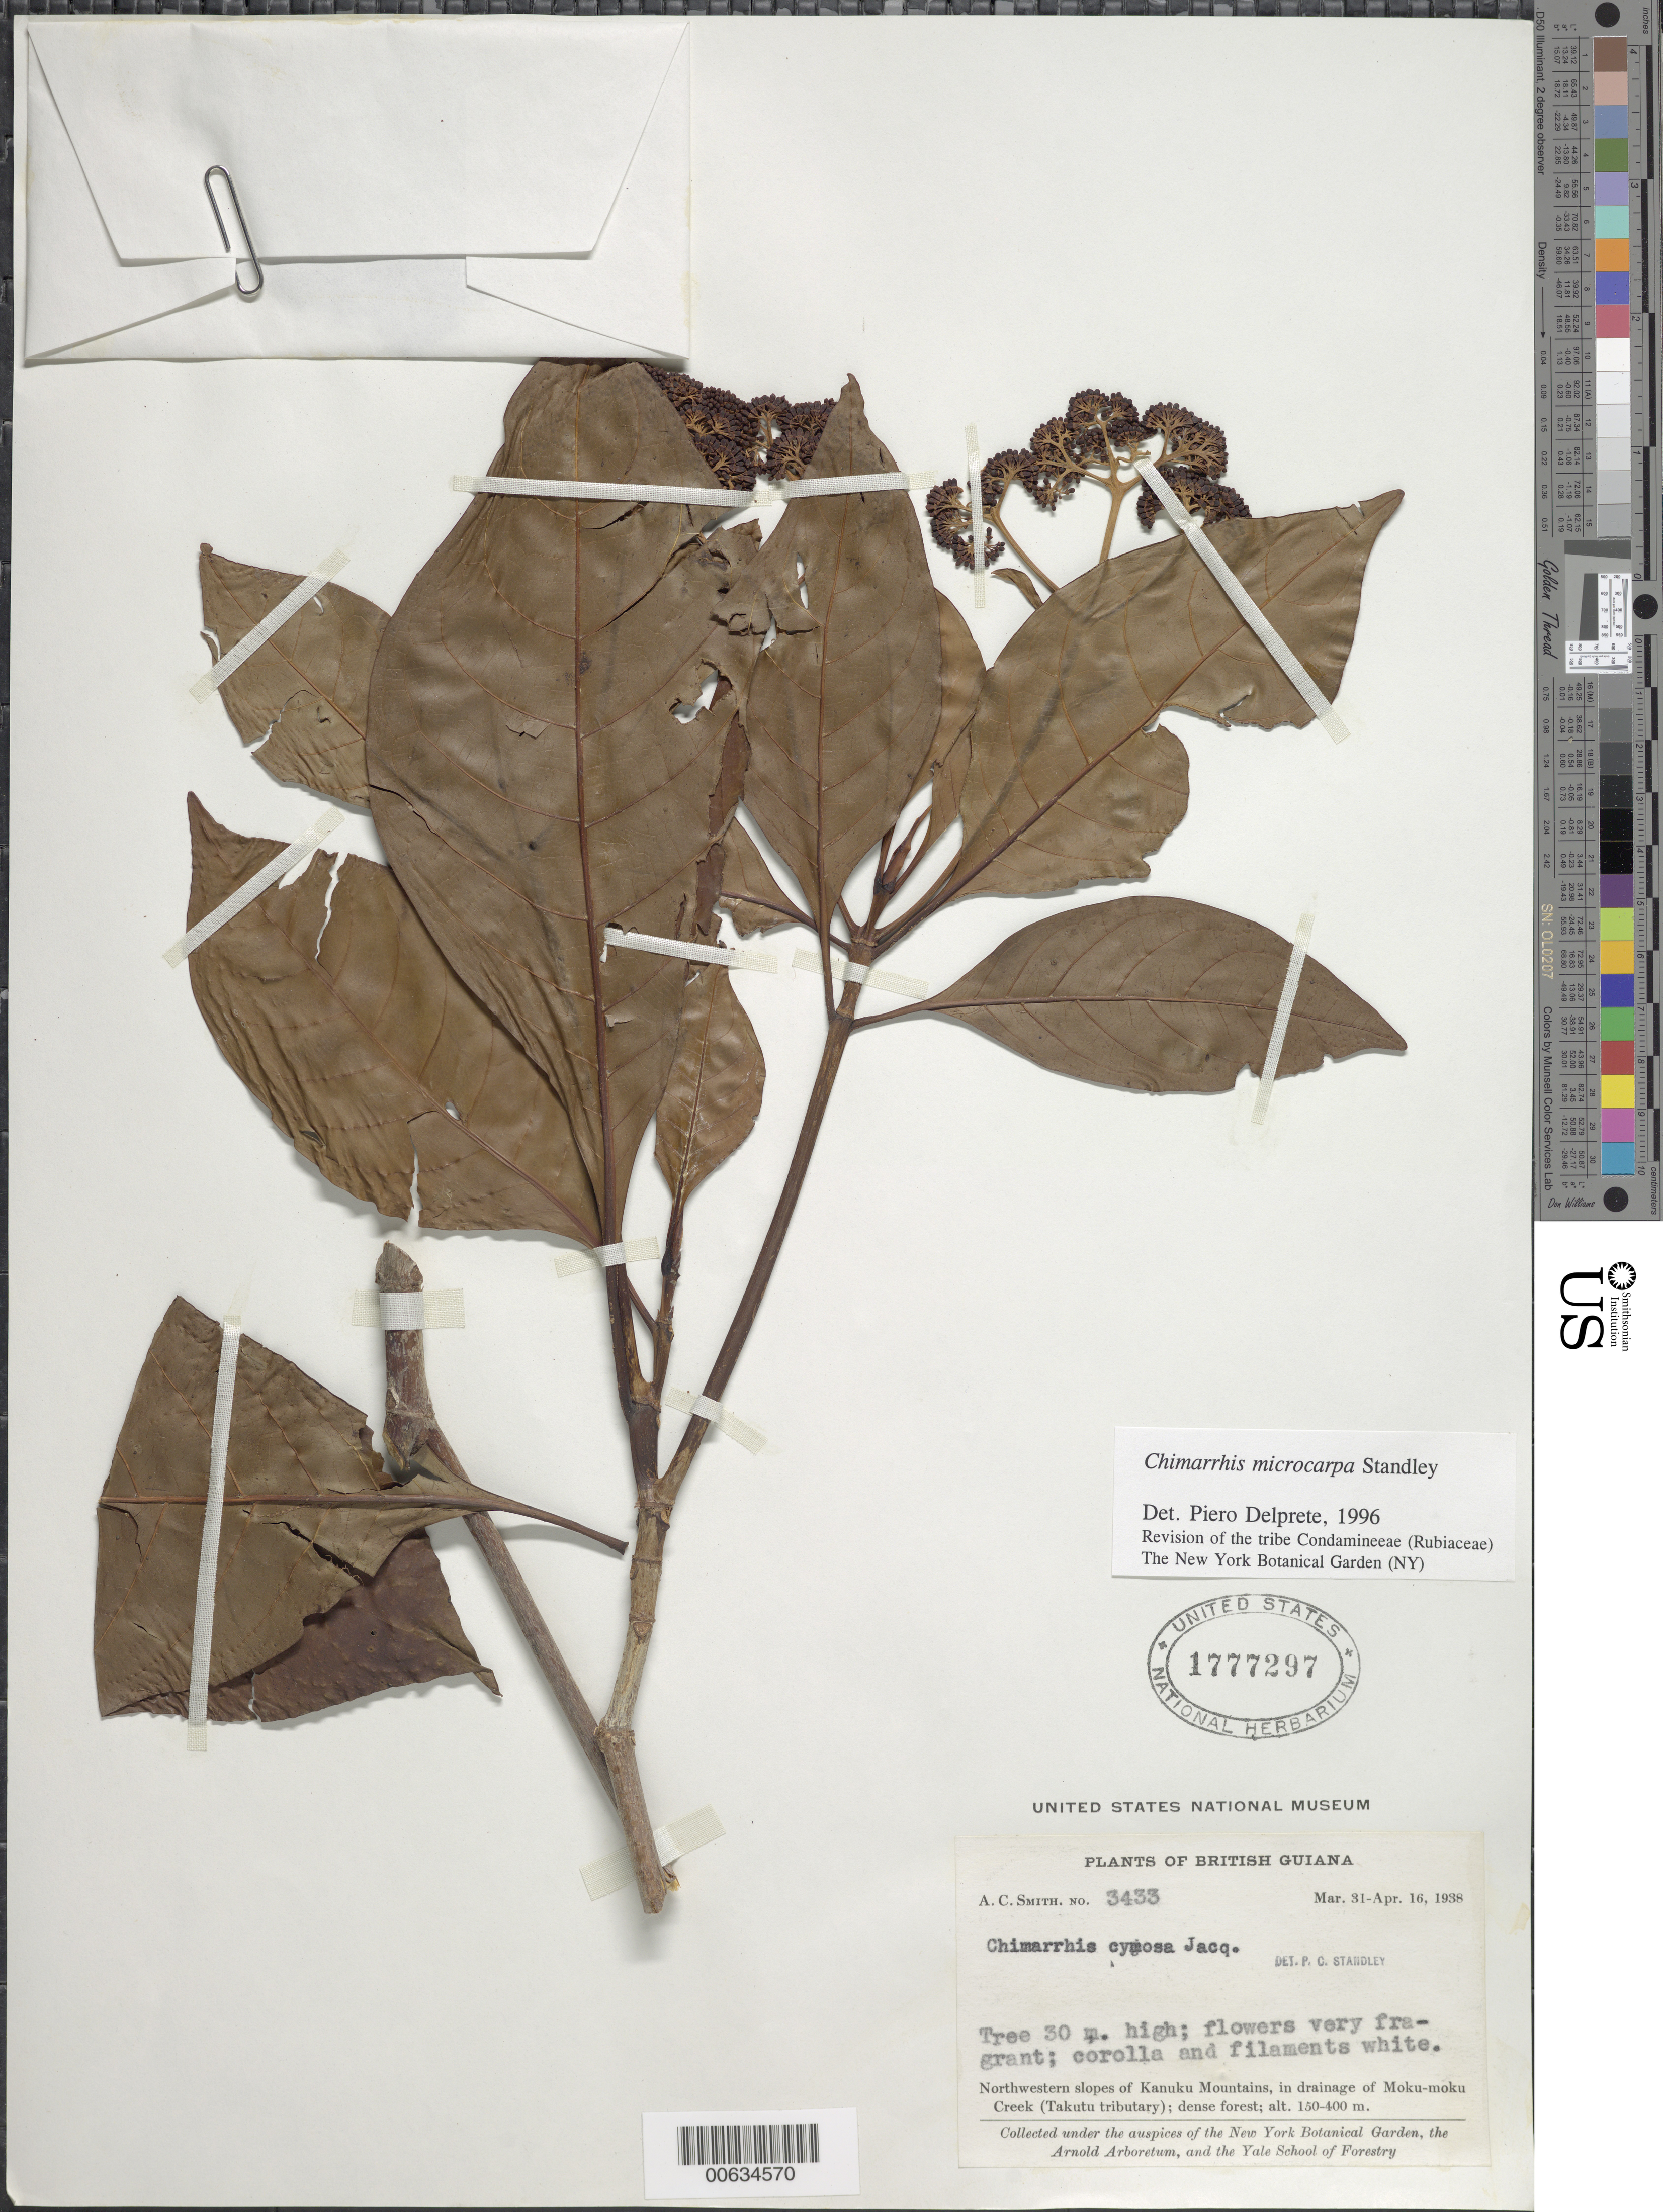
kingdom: Plantae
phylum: Tracheophyta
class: Magnoliopsida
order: Gentianales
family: Rubiaceae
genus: Chimarrhis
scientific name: Chimarrhis microcarpa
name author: Standl.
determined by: Delprete, P. G., Herb. de Guyane Cay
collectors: A. C. Smith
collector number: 3433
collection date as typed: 31-Mar-38 to 16-Apr-38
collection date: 1938-03-31/1938-04-16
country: Guyana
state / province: U. Takutu-U. Essequibo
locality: Kanuku Mts., NW slopes, in drainage of Moku-moku Creek (Takutu tributary)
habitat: Dense forest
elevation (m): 150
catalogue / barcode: US 1777297